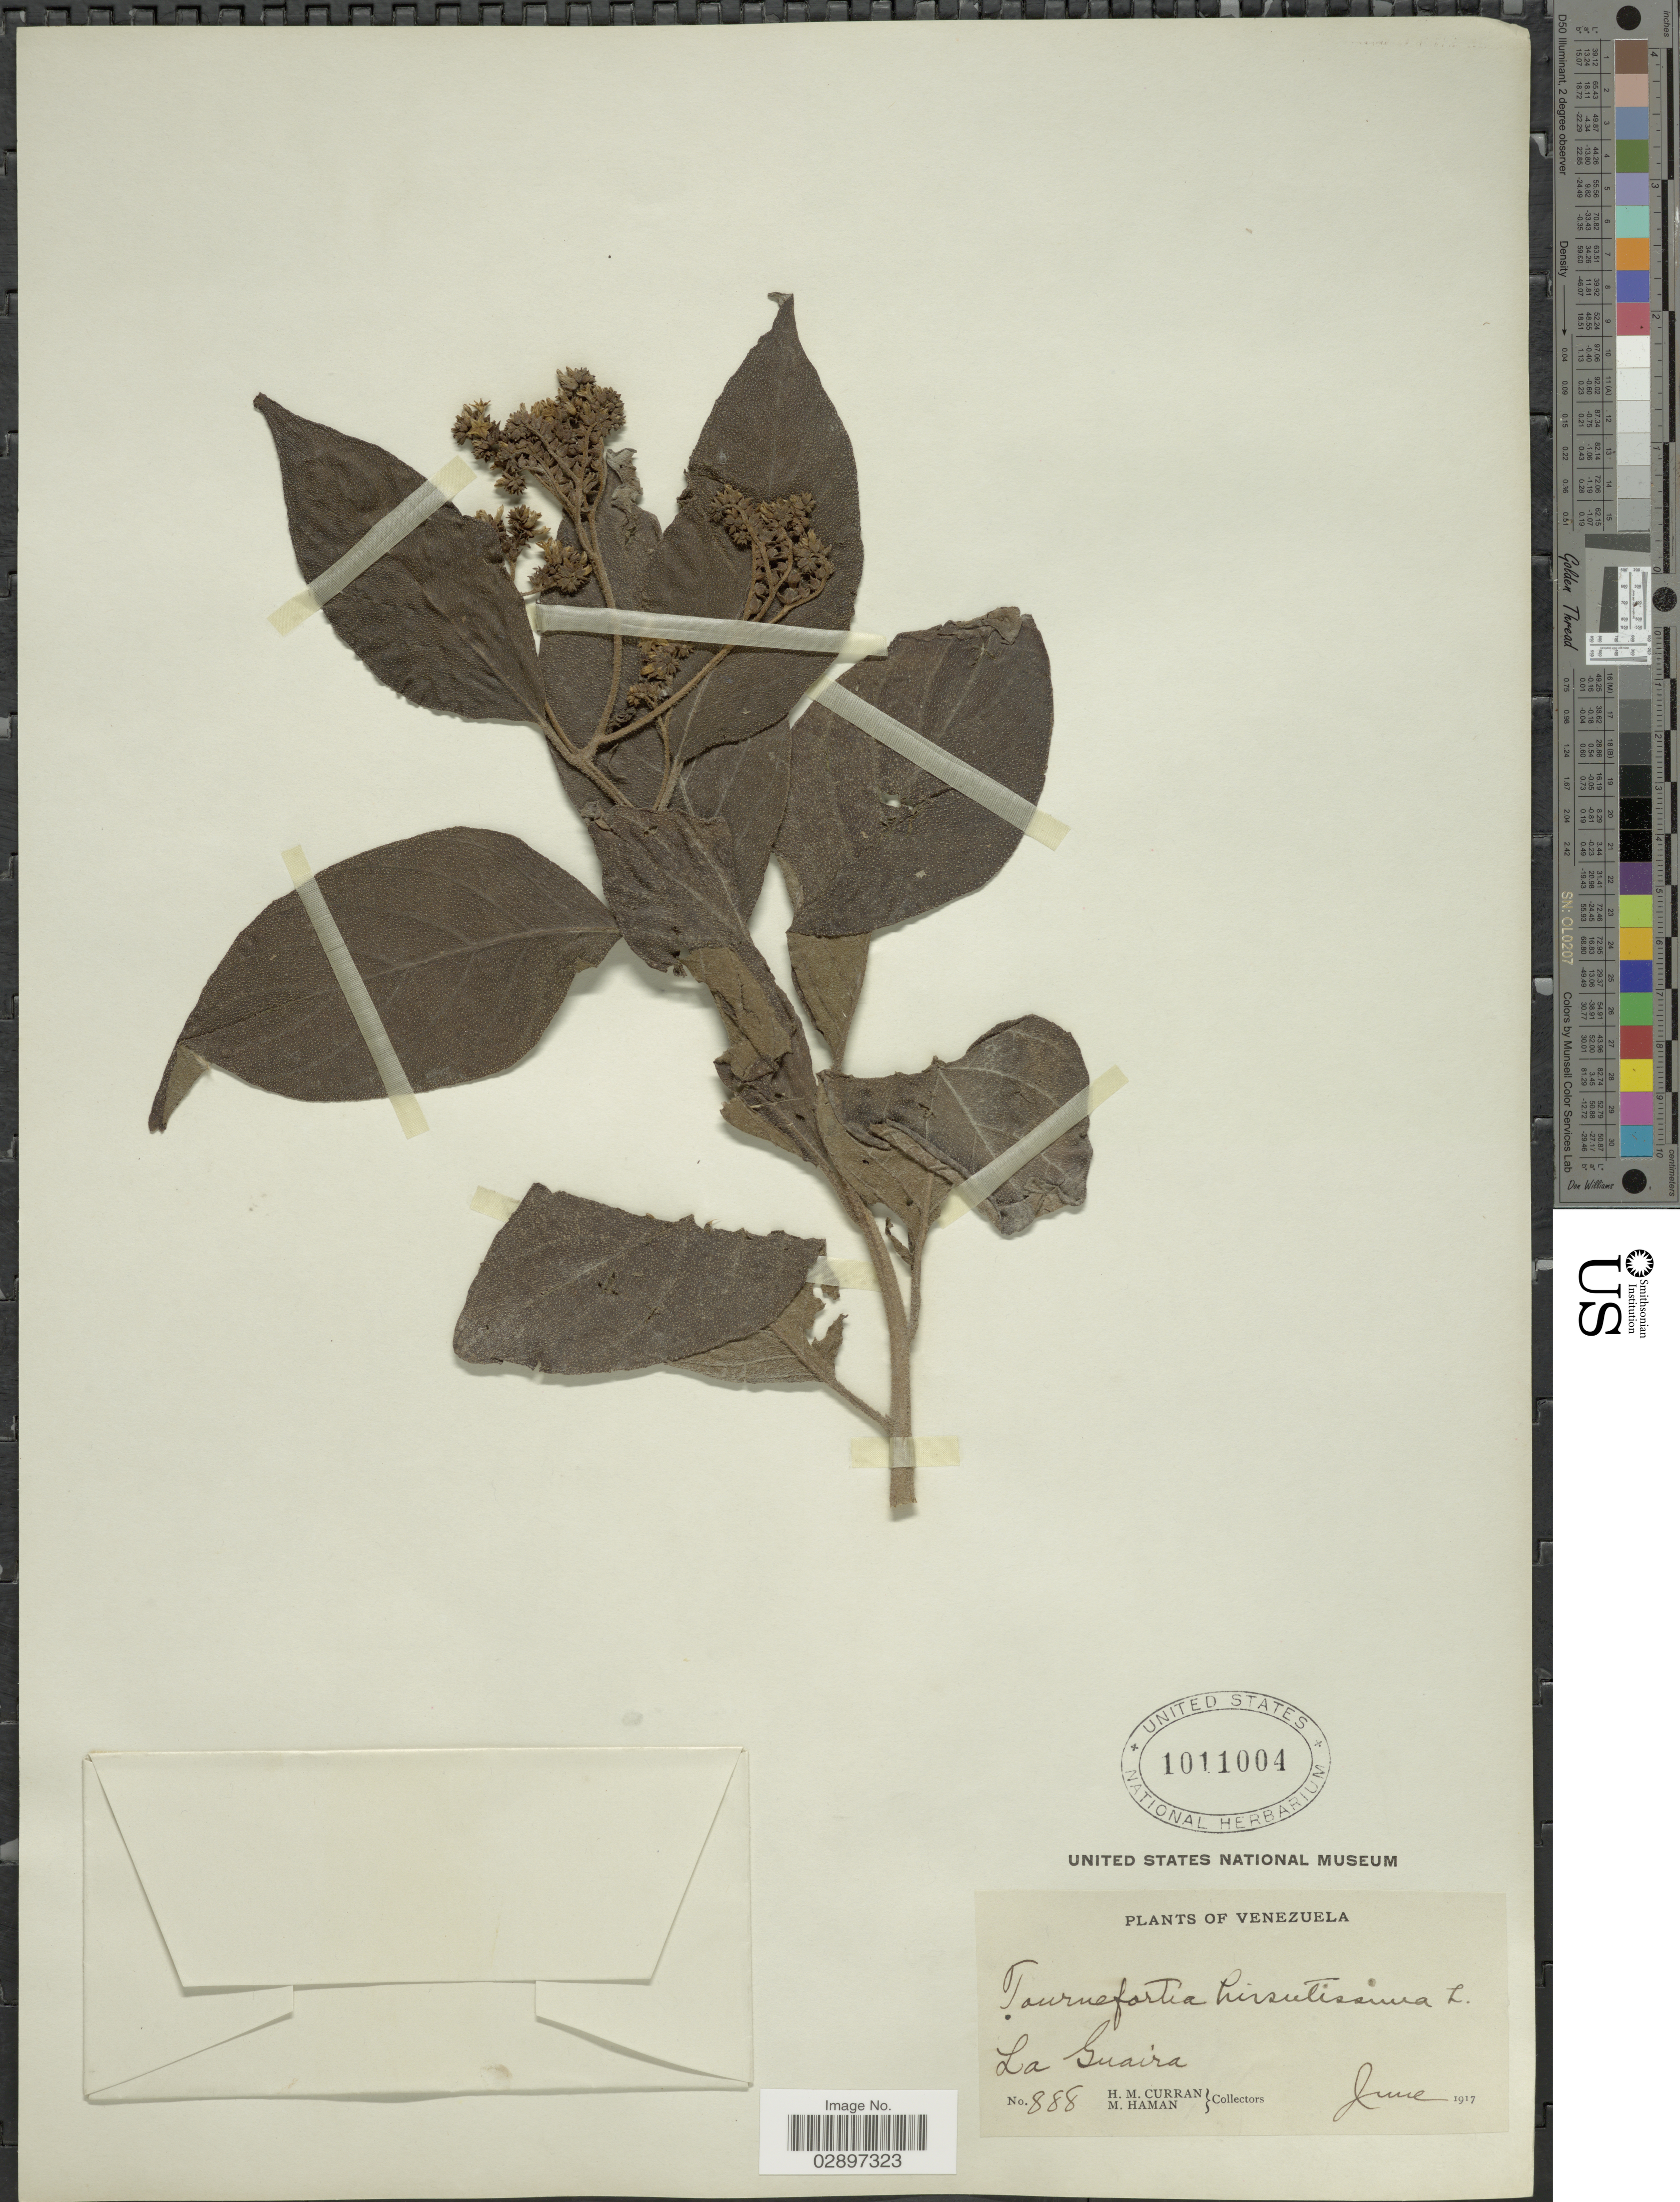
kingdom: Plantae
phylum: Tracheophyta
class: Magnoliopsida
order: Boraginales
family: Heliotropiaceae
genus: Tournefortia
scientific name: Tournefortia hirsutissima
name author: L.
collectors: H. M. Curran & M. Haman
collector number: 888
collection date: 1917-06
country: Venezuela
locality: La Guaira.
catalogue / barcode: US 1011004